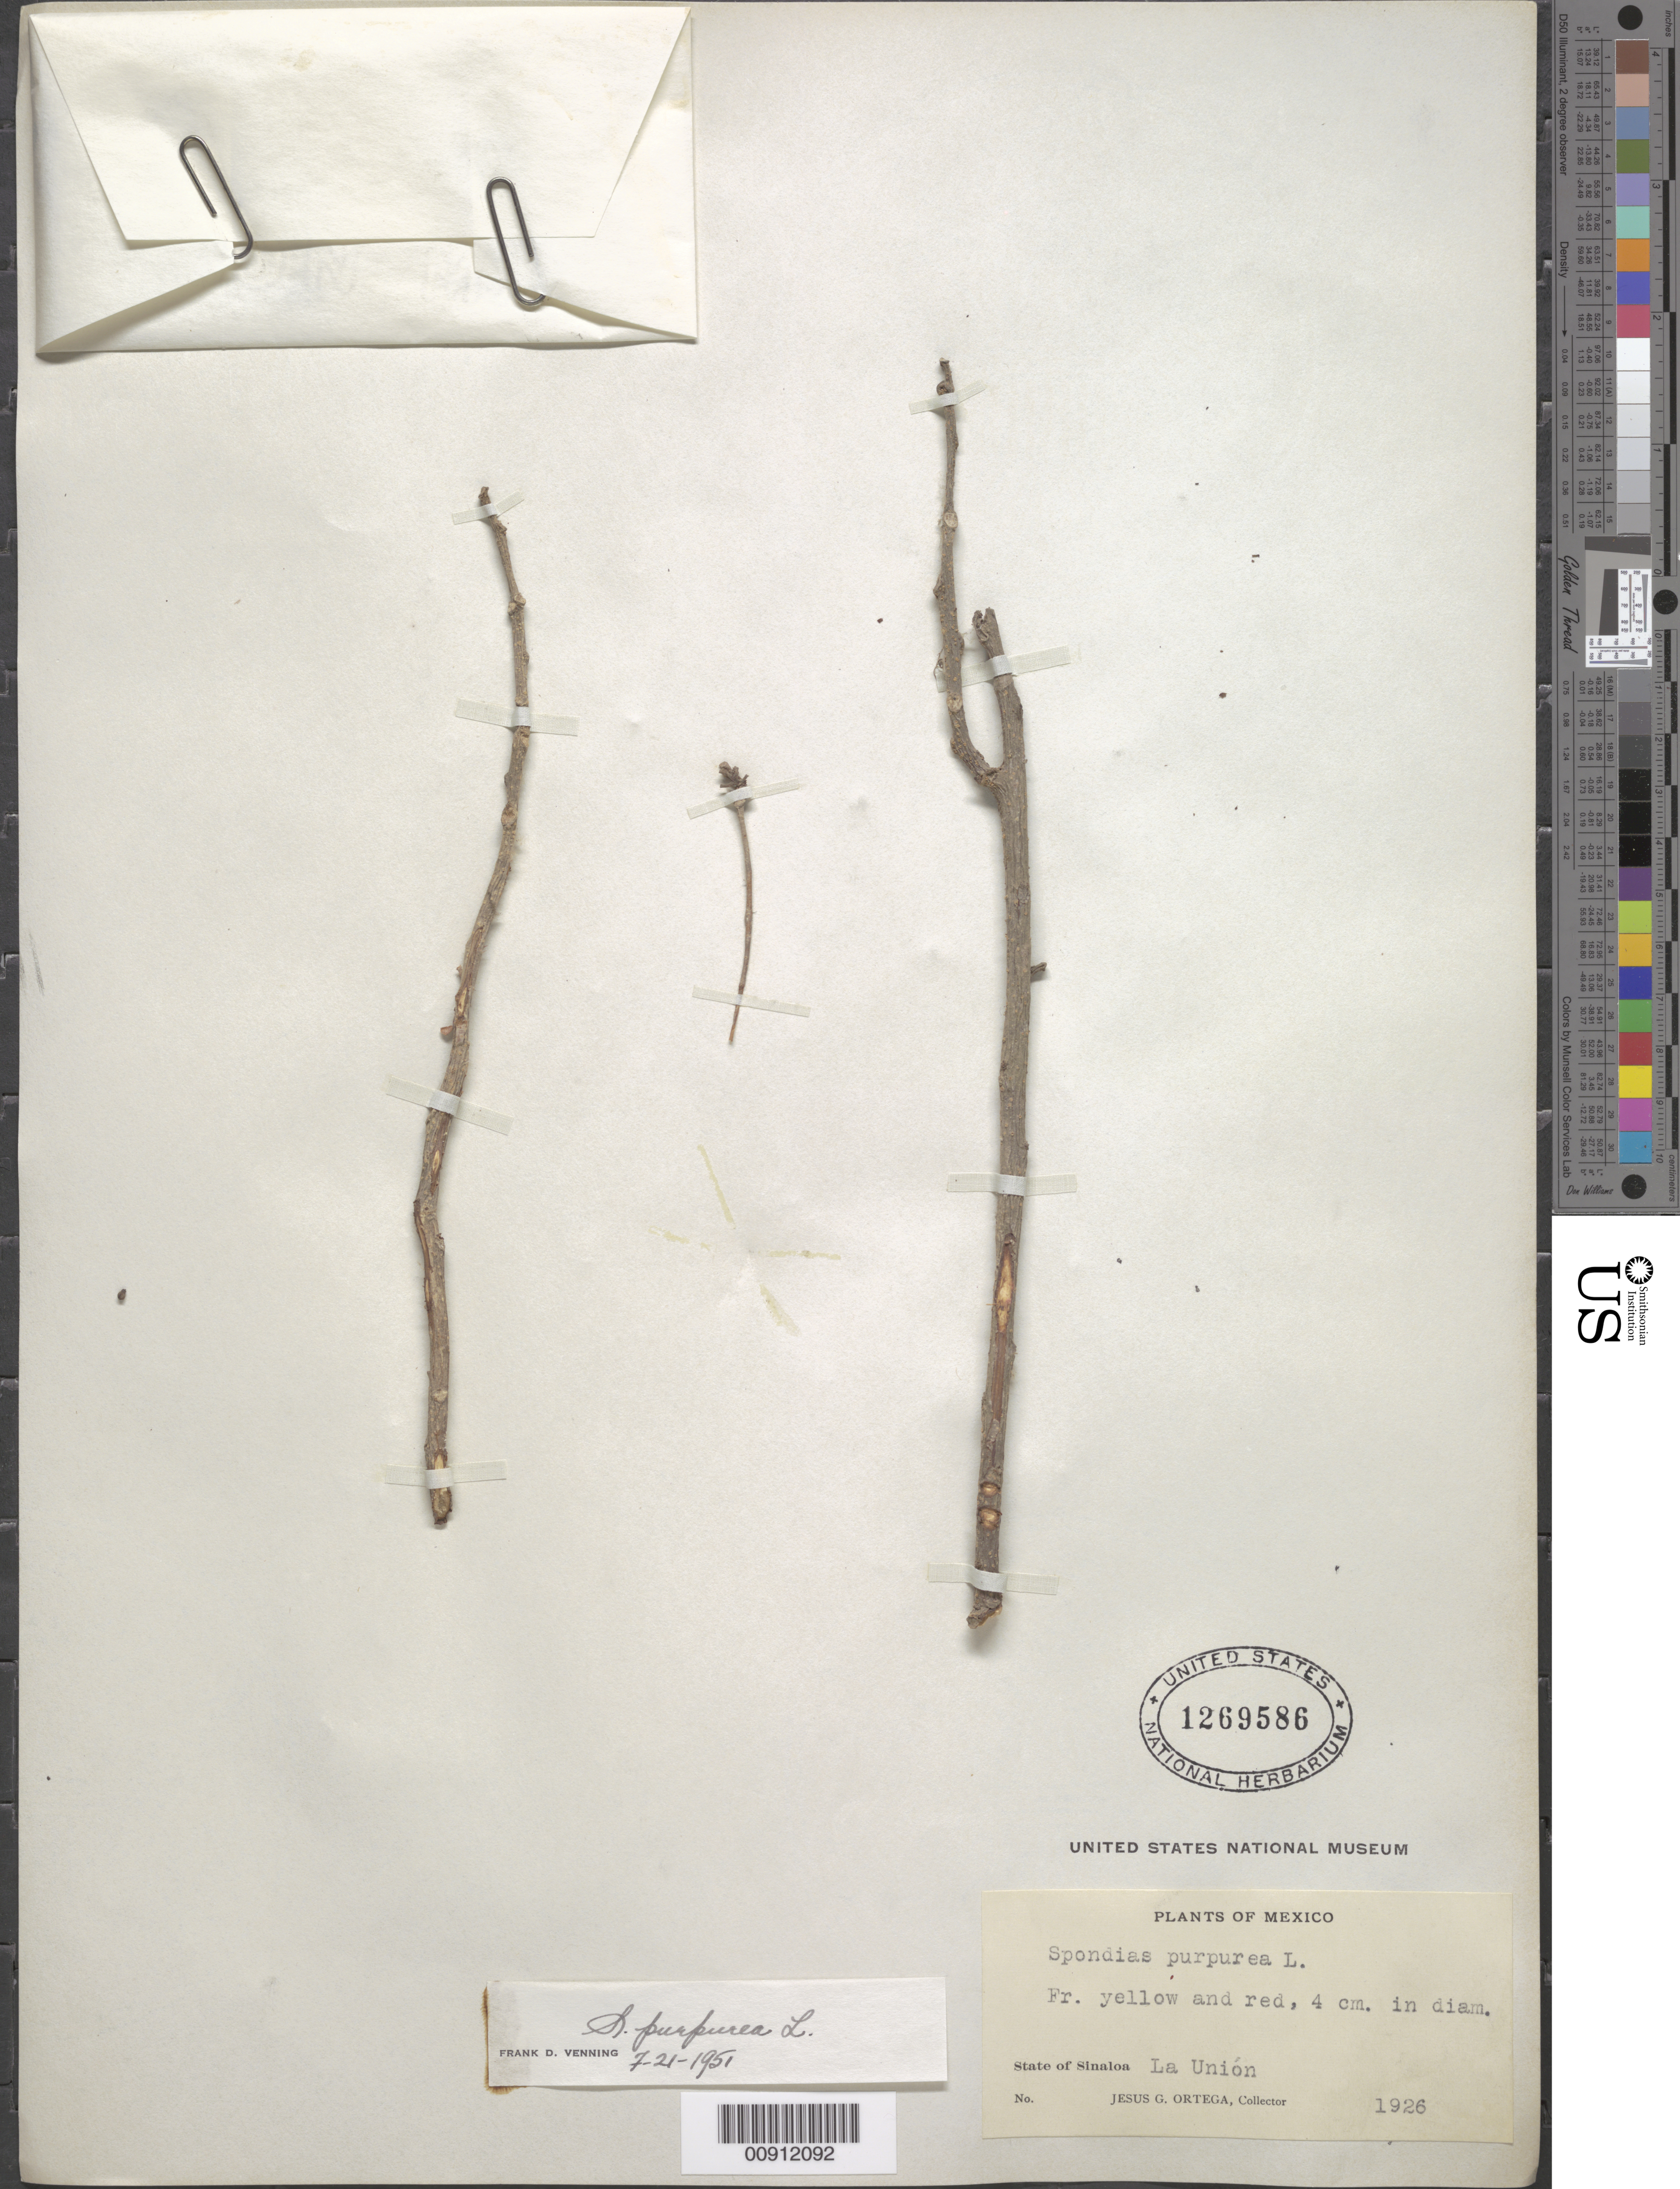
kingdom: Plantae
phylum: Tracheophyta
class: Magnoliopsida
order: Sapindales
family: Anacardiaceae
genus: Spondias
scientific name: Spondias purpurea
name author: L.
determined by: Mitchell, John D.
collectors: J. Ortega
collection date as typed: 1926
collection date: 1926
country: Mexico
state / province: Sinaloa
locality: La Unión.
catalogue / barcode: US 1269586